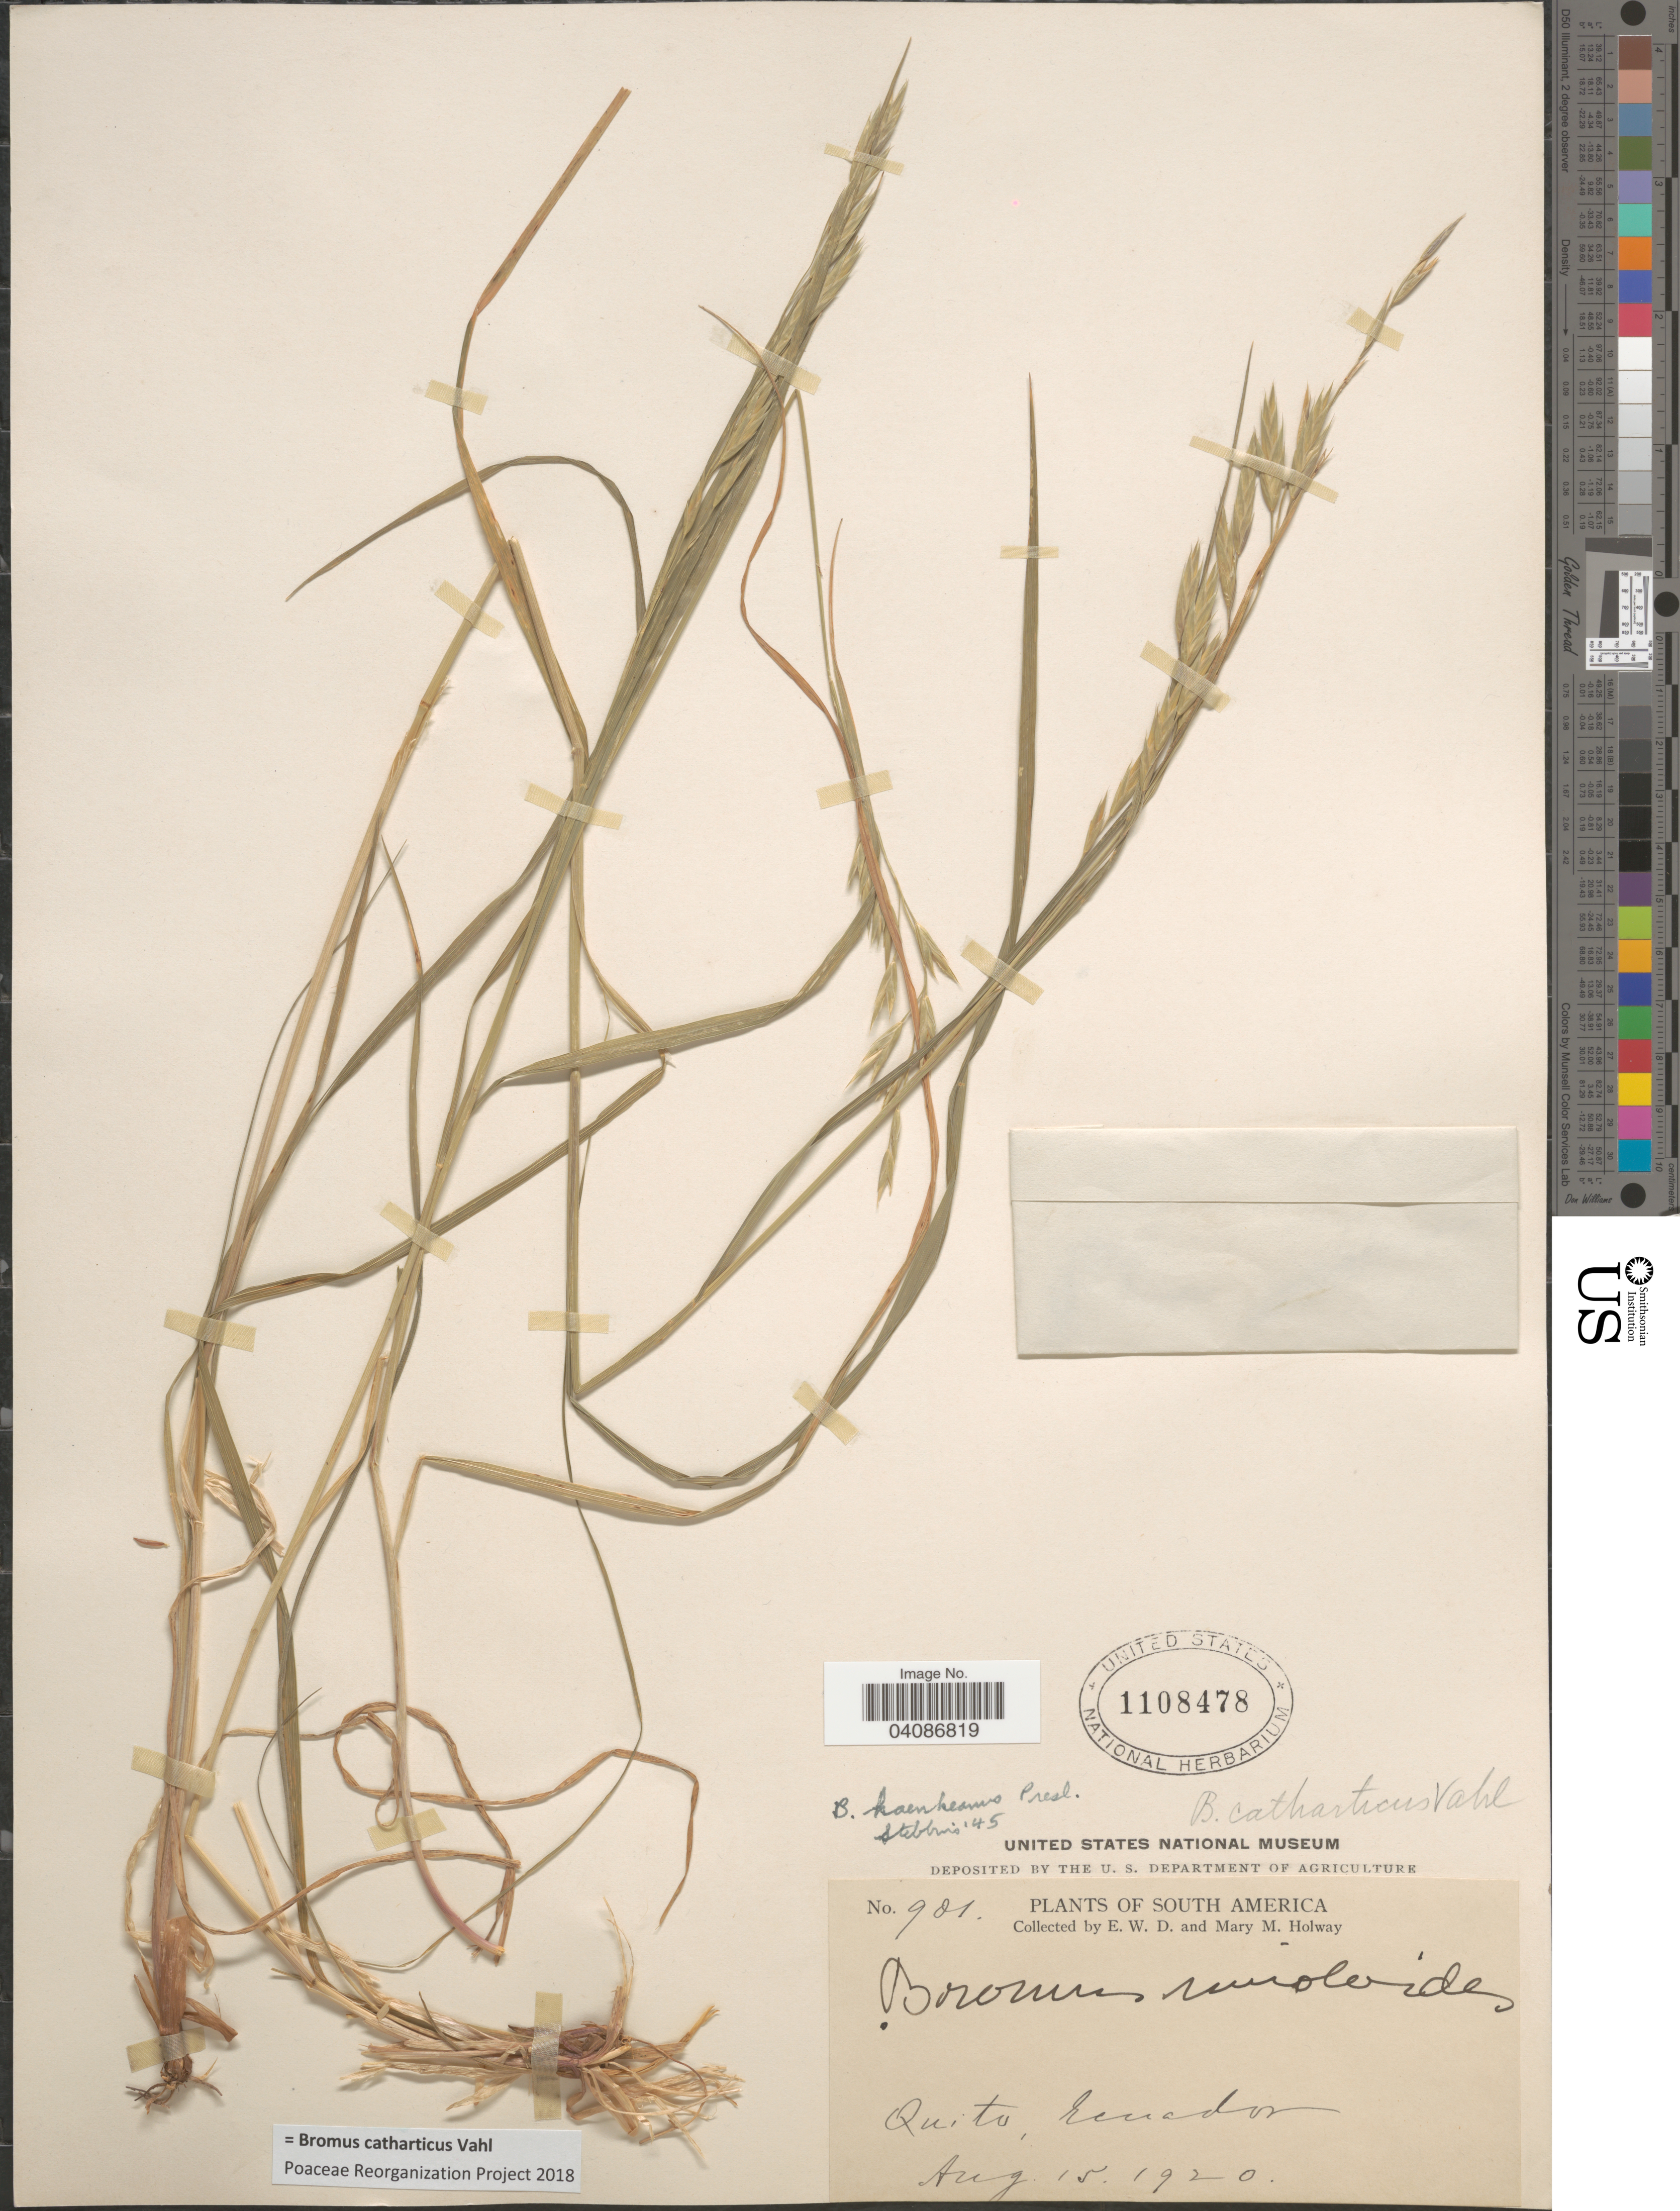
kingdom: Plantae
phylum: Tracheophyta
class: Liliopsida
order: Poales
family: Poaceae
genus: Bromus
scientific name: Bromus catharticus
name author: Vahl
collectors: E. W. D. Holway & M. M. Holway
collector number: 901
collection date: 1920-08-15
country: Ecuador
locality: Quito.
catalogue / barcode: US 1108478